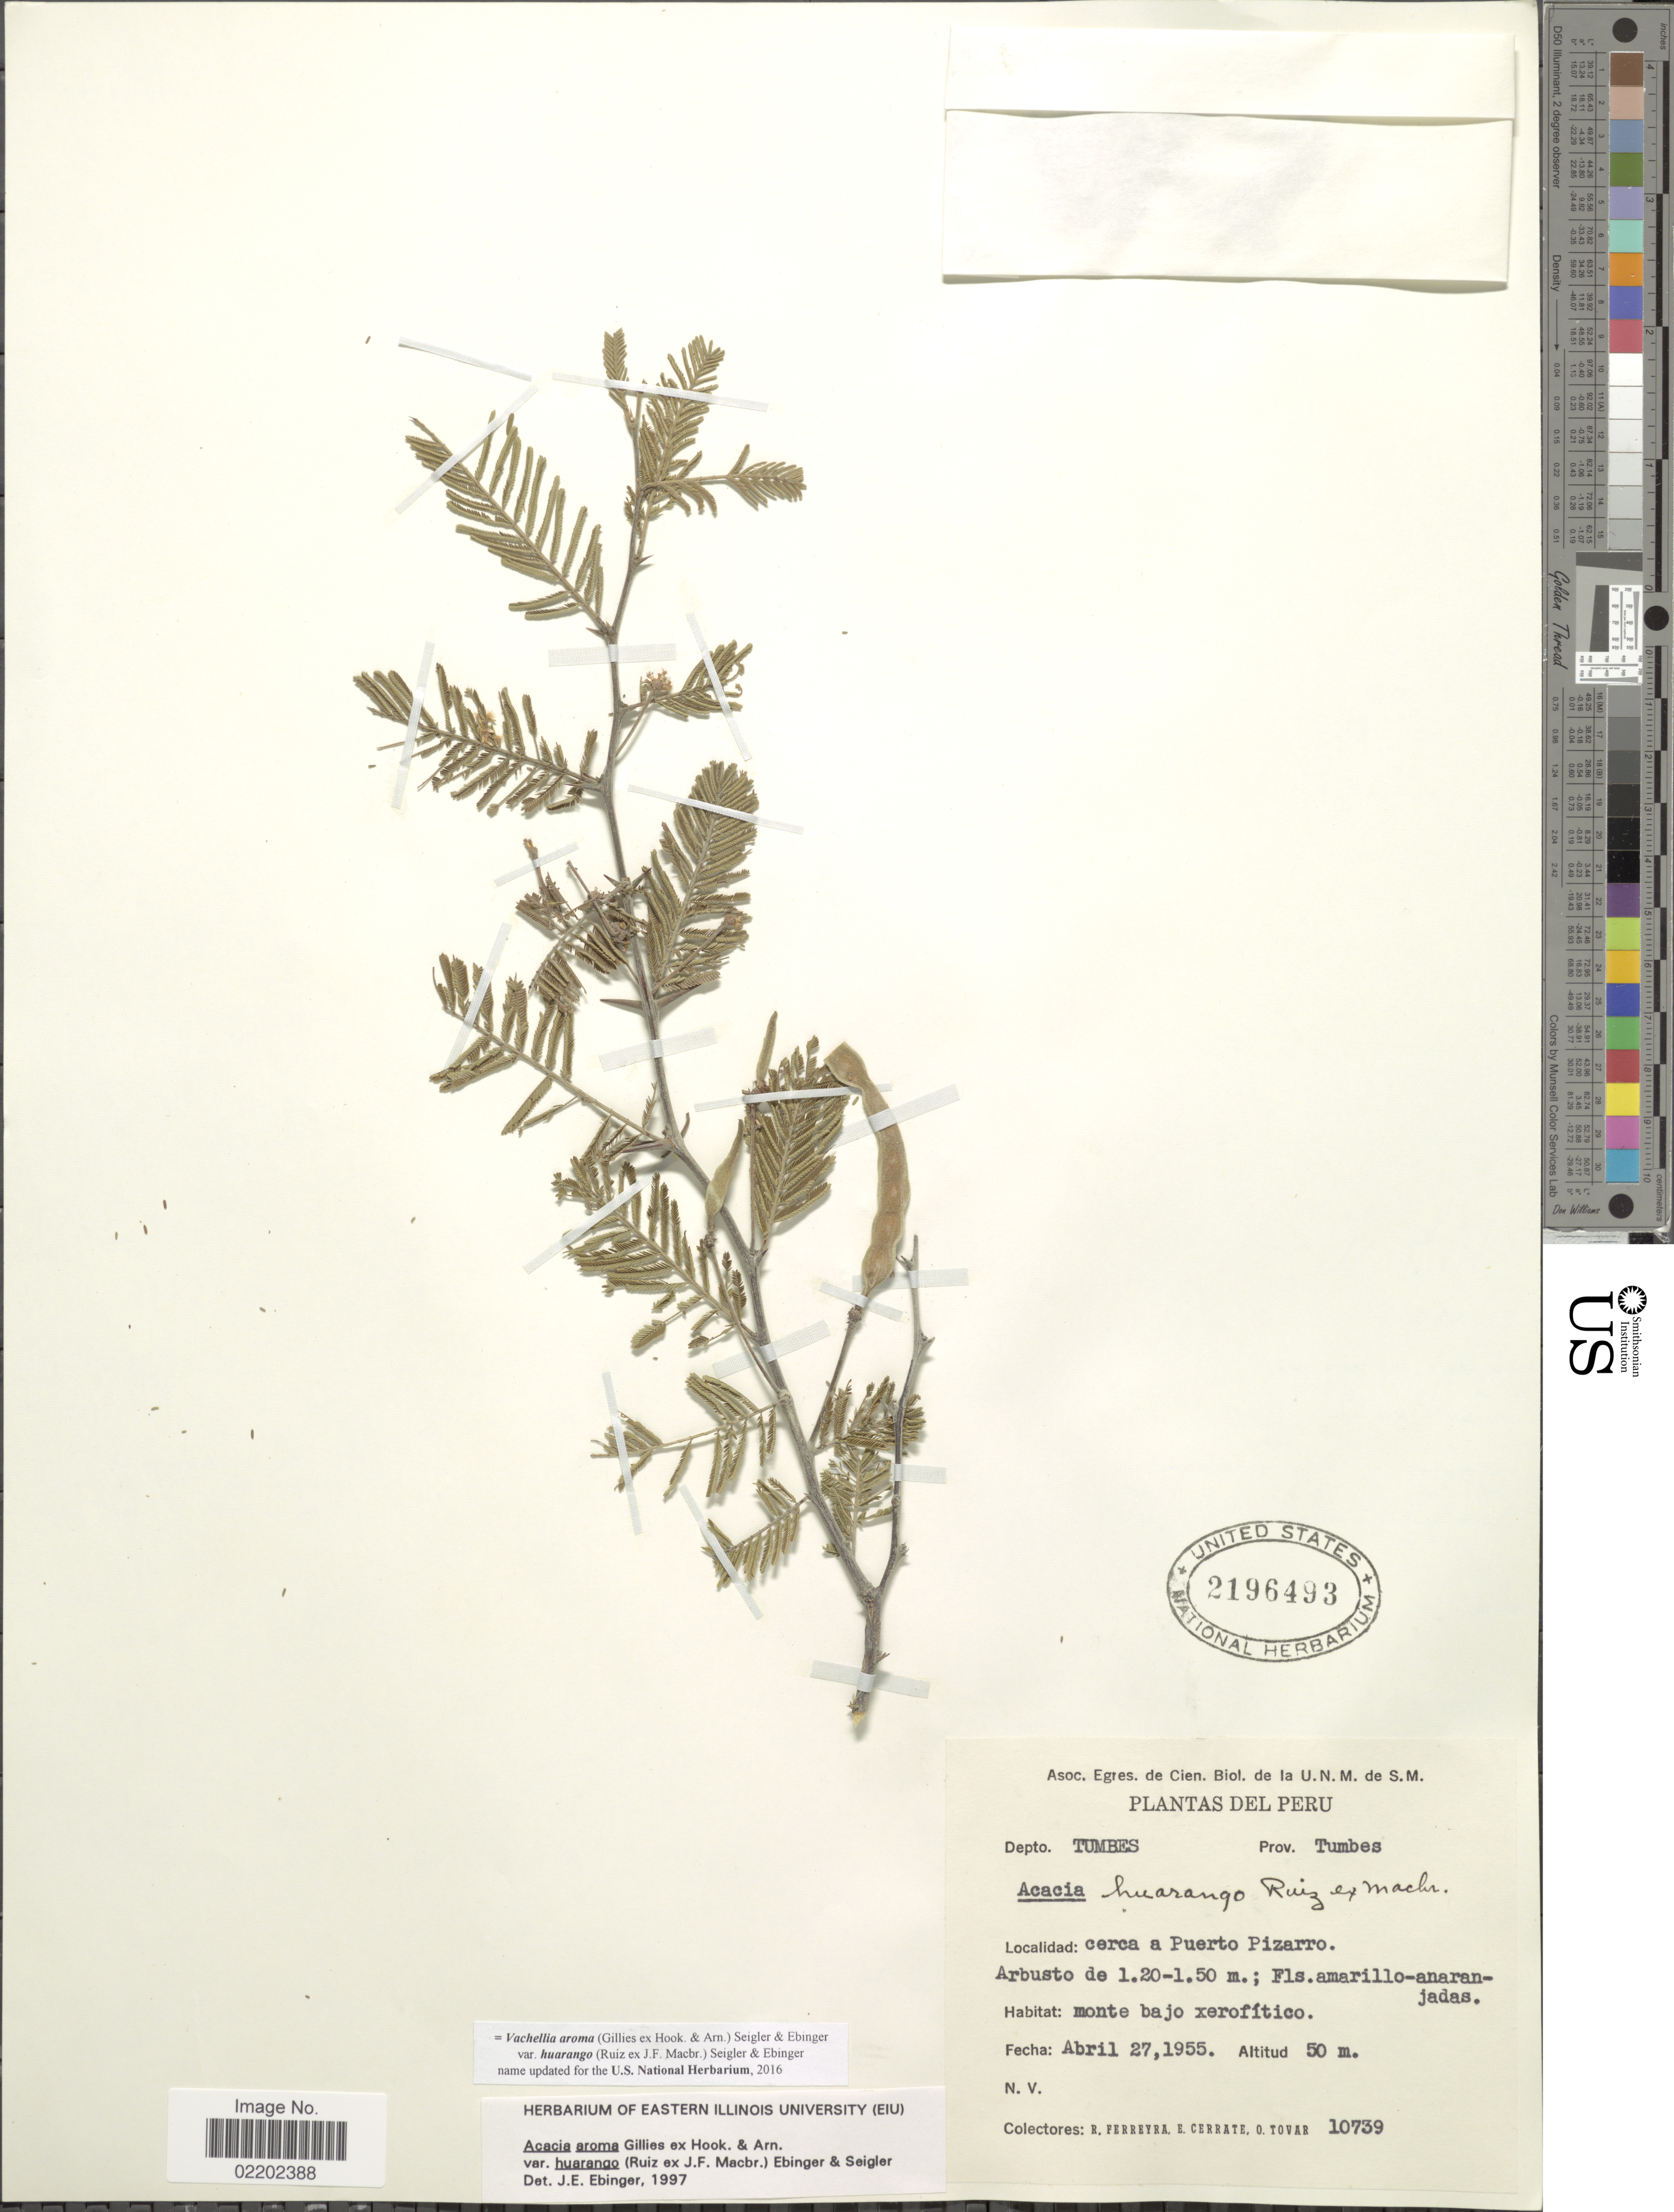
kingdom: Plantae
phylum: Tracheophyta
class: Magnoliopsida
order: Fabales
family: Fabaceae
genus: Vachellia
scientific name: Vachellia aroma var. huarango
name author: (Ruiz ex J.F. Macbr.) Seigler & Ebinger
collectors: R. A. Ferreyra, E. Cerrate & O. Tovar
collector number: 10739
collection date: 1955-04-27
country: Peru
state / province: Tumbes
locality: Depto. Tumbes, cerca a Puerto Pizarro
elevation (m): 50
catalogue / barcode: US 2196493